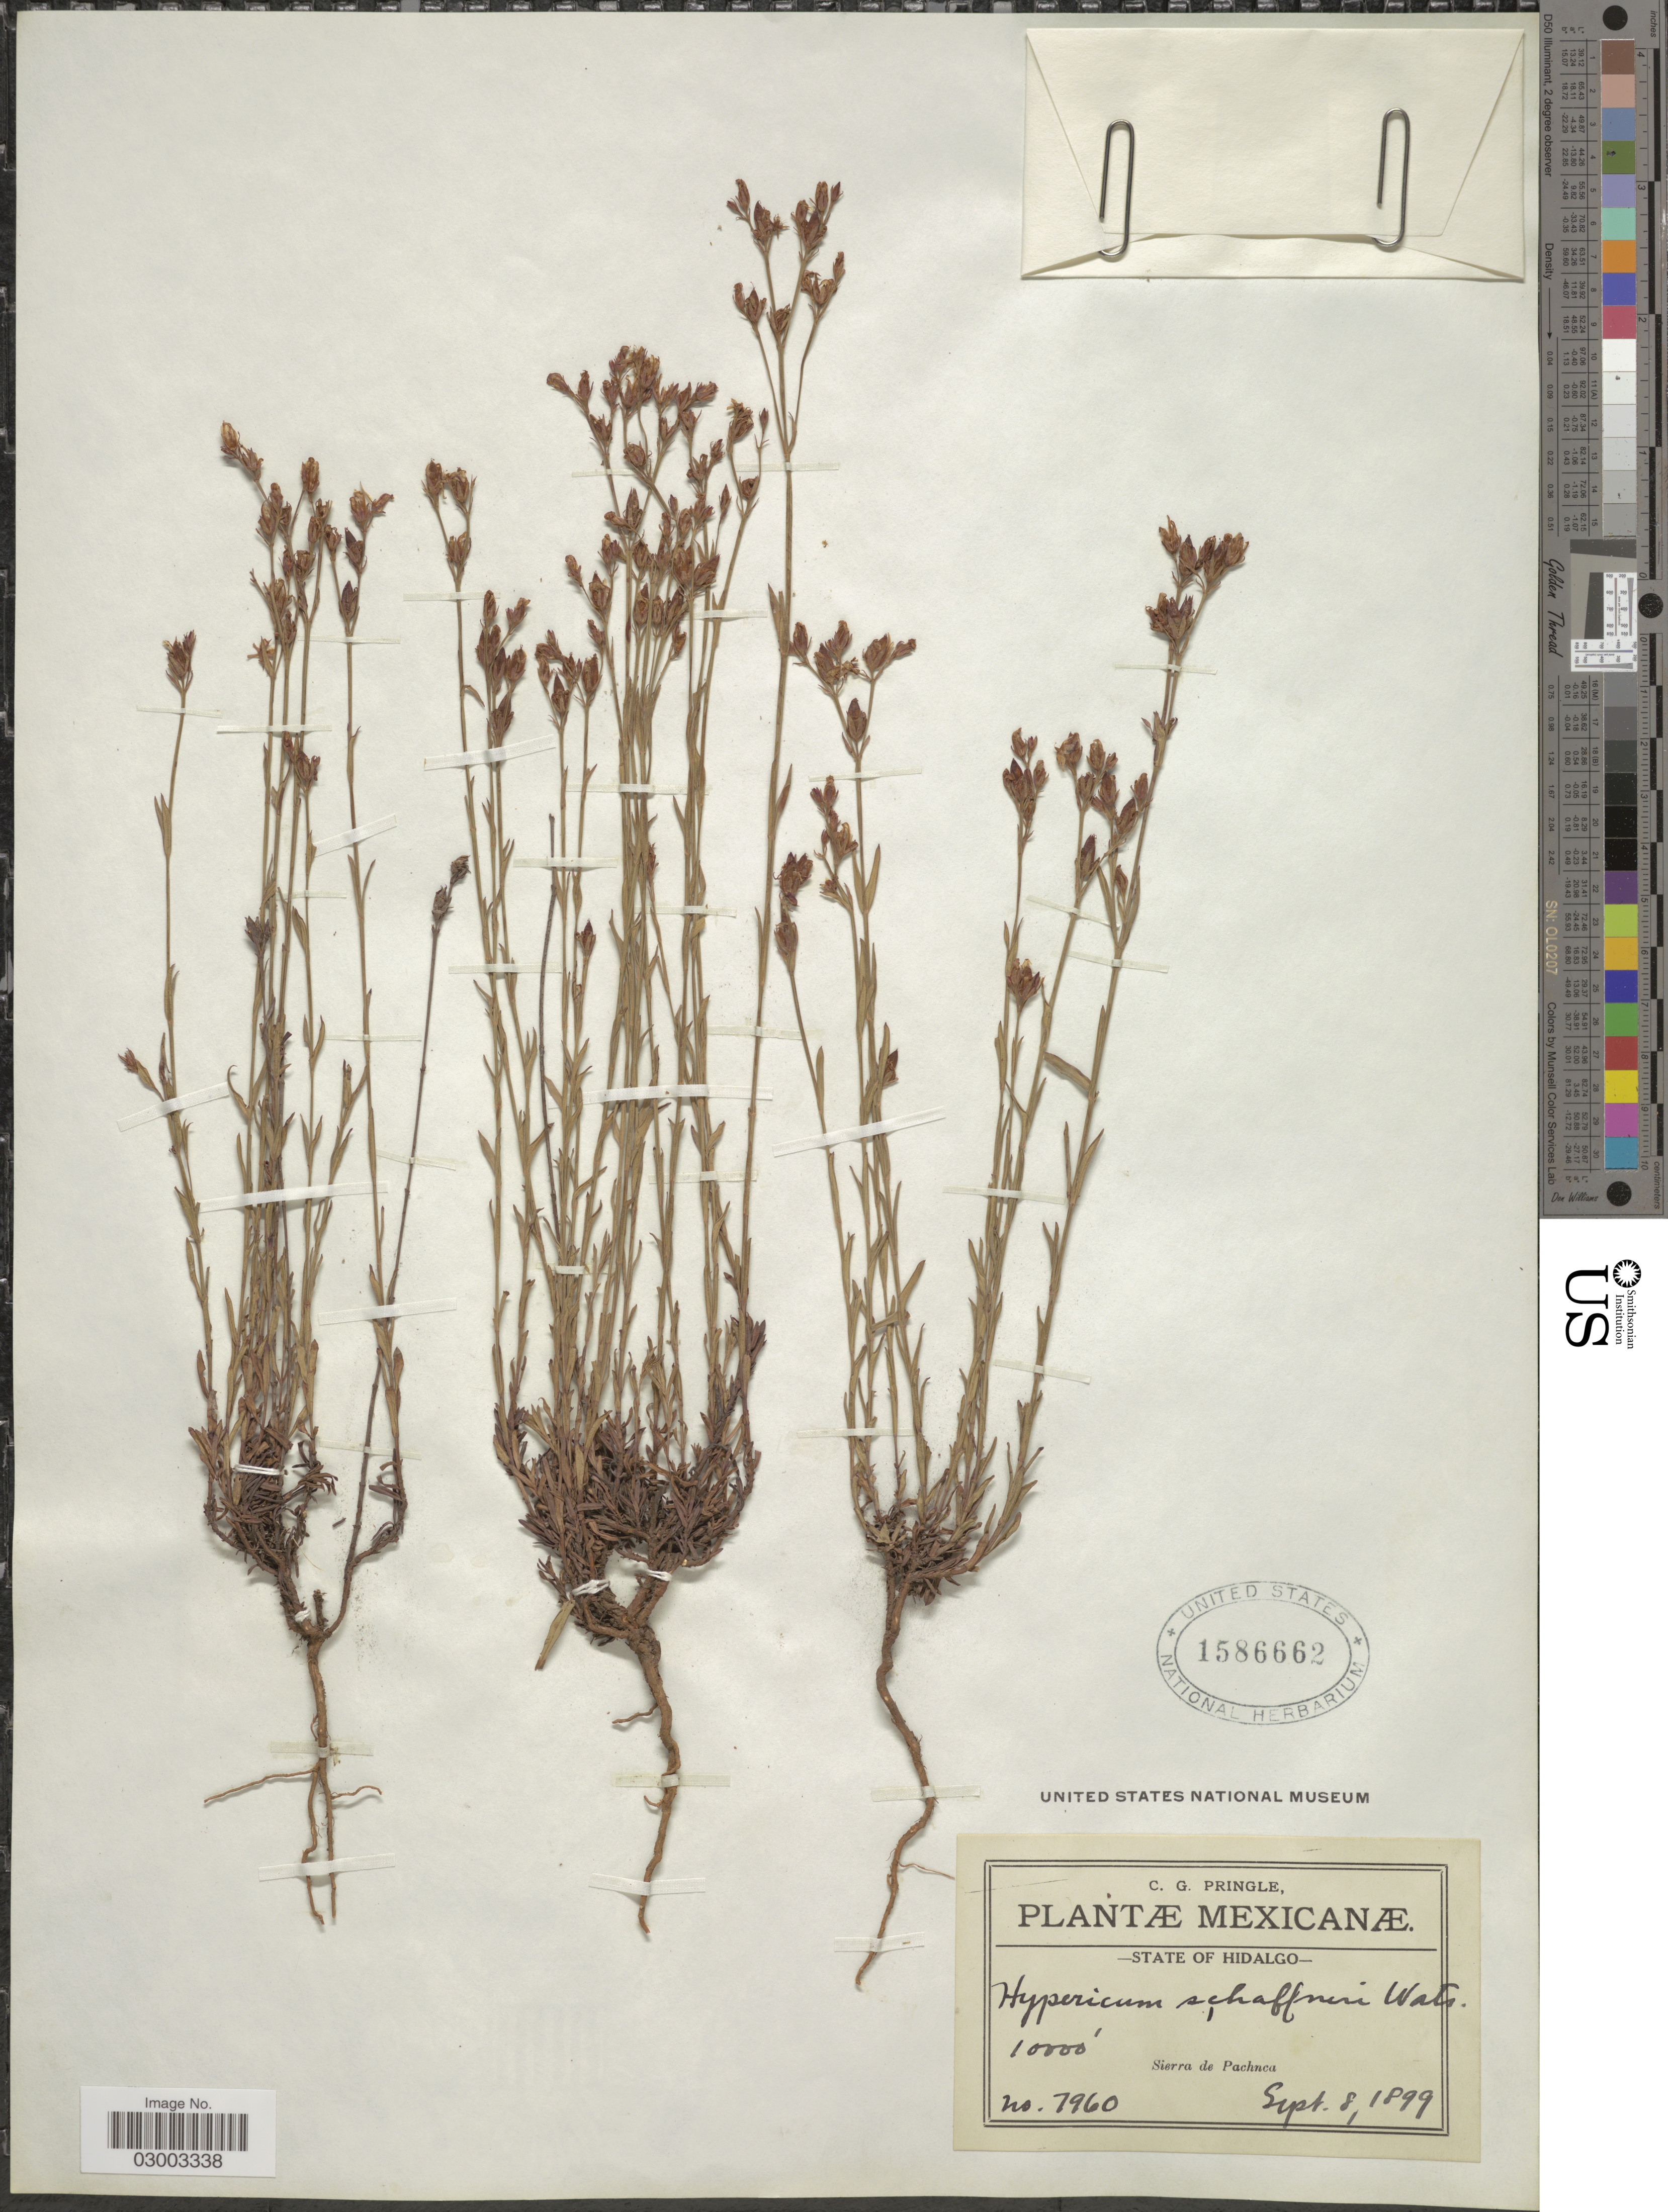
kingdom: Plantae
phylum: Tracheophyta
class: Magnoliopsida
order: Malpighiales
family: Hypericaceae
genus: Hypericum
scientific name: Hypericum silenoides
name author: Juss.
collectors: C. G. Pringle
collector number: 7960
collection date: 1899-09-08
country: Mexico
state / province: Hidalgo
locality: State of Hidalgo. Sierra de Pachnca.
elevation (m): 3048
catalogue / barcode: US 1586662